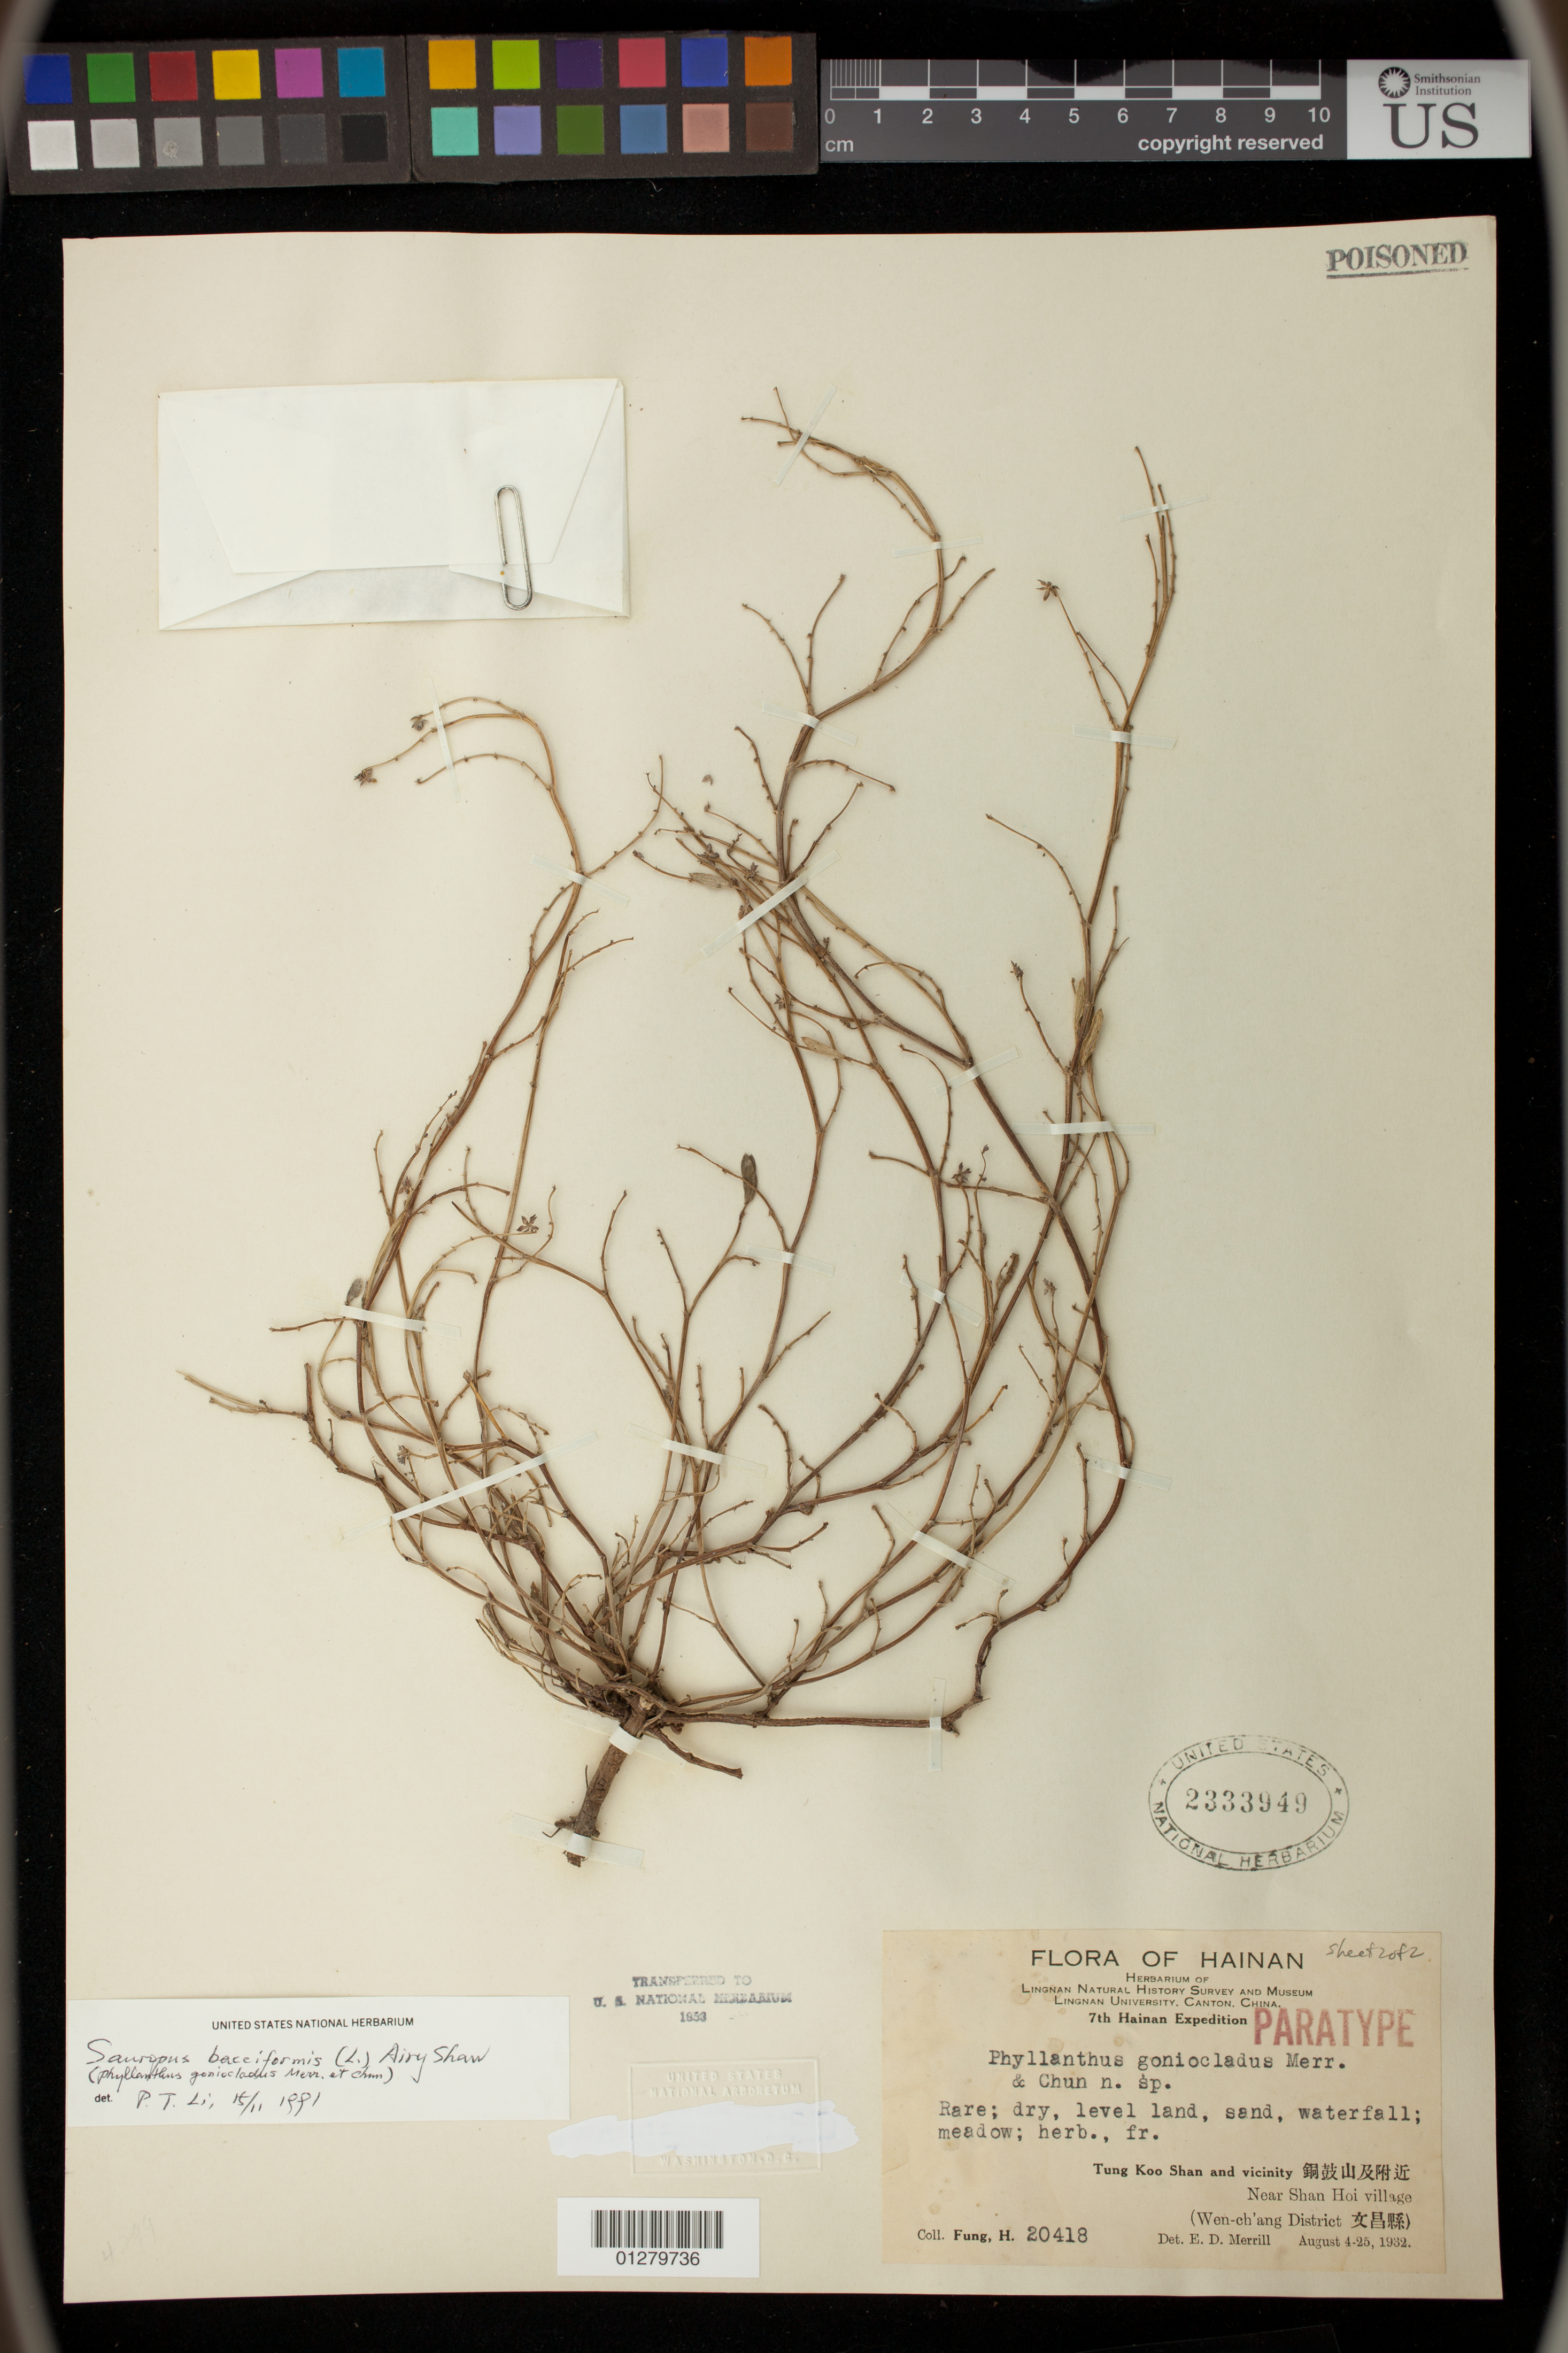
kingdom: Plantae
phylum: Tracheophyta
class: Magnoliopsida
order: Malpighiales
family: Phyllanthaceae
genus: Sauropus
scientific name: Sauropus bacciformis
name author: (L.) Airy Shaw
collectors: H. Fung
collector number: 20418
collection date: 1932-08-04/1932-08-25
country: China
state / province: Hainan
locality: Tung Koo Shan and vicinity Near Shan Hoi village (Wen-ch'ang District)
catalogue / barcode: US 2333949